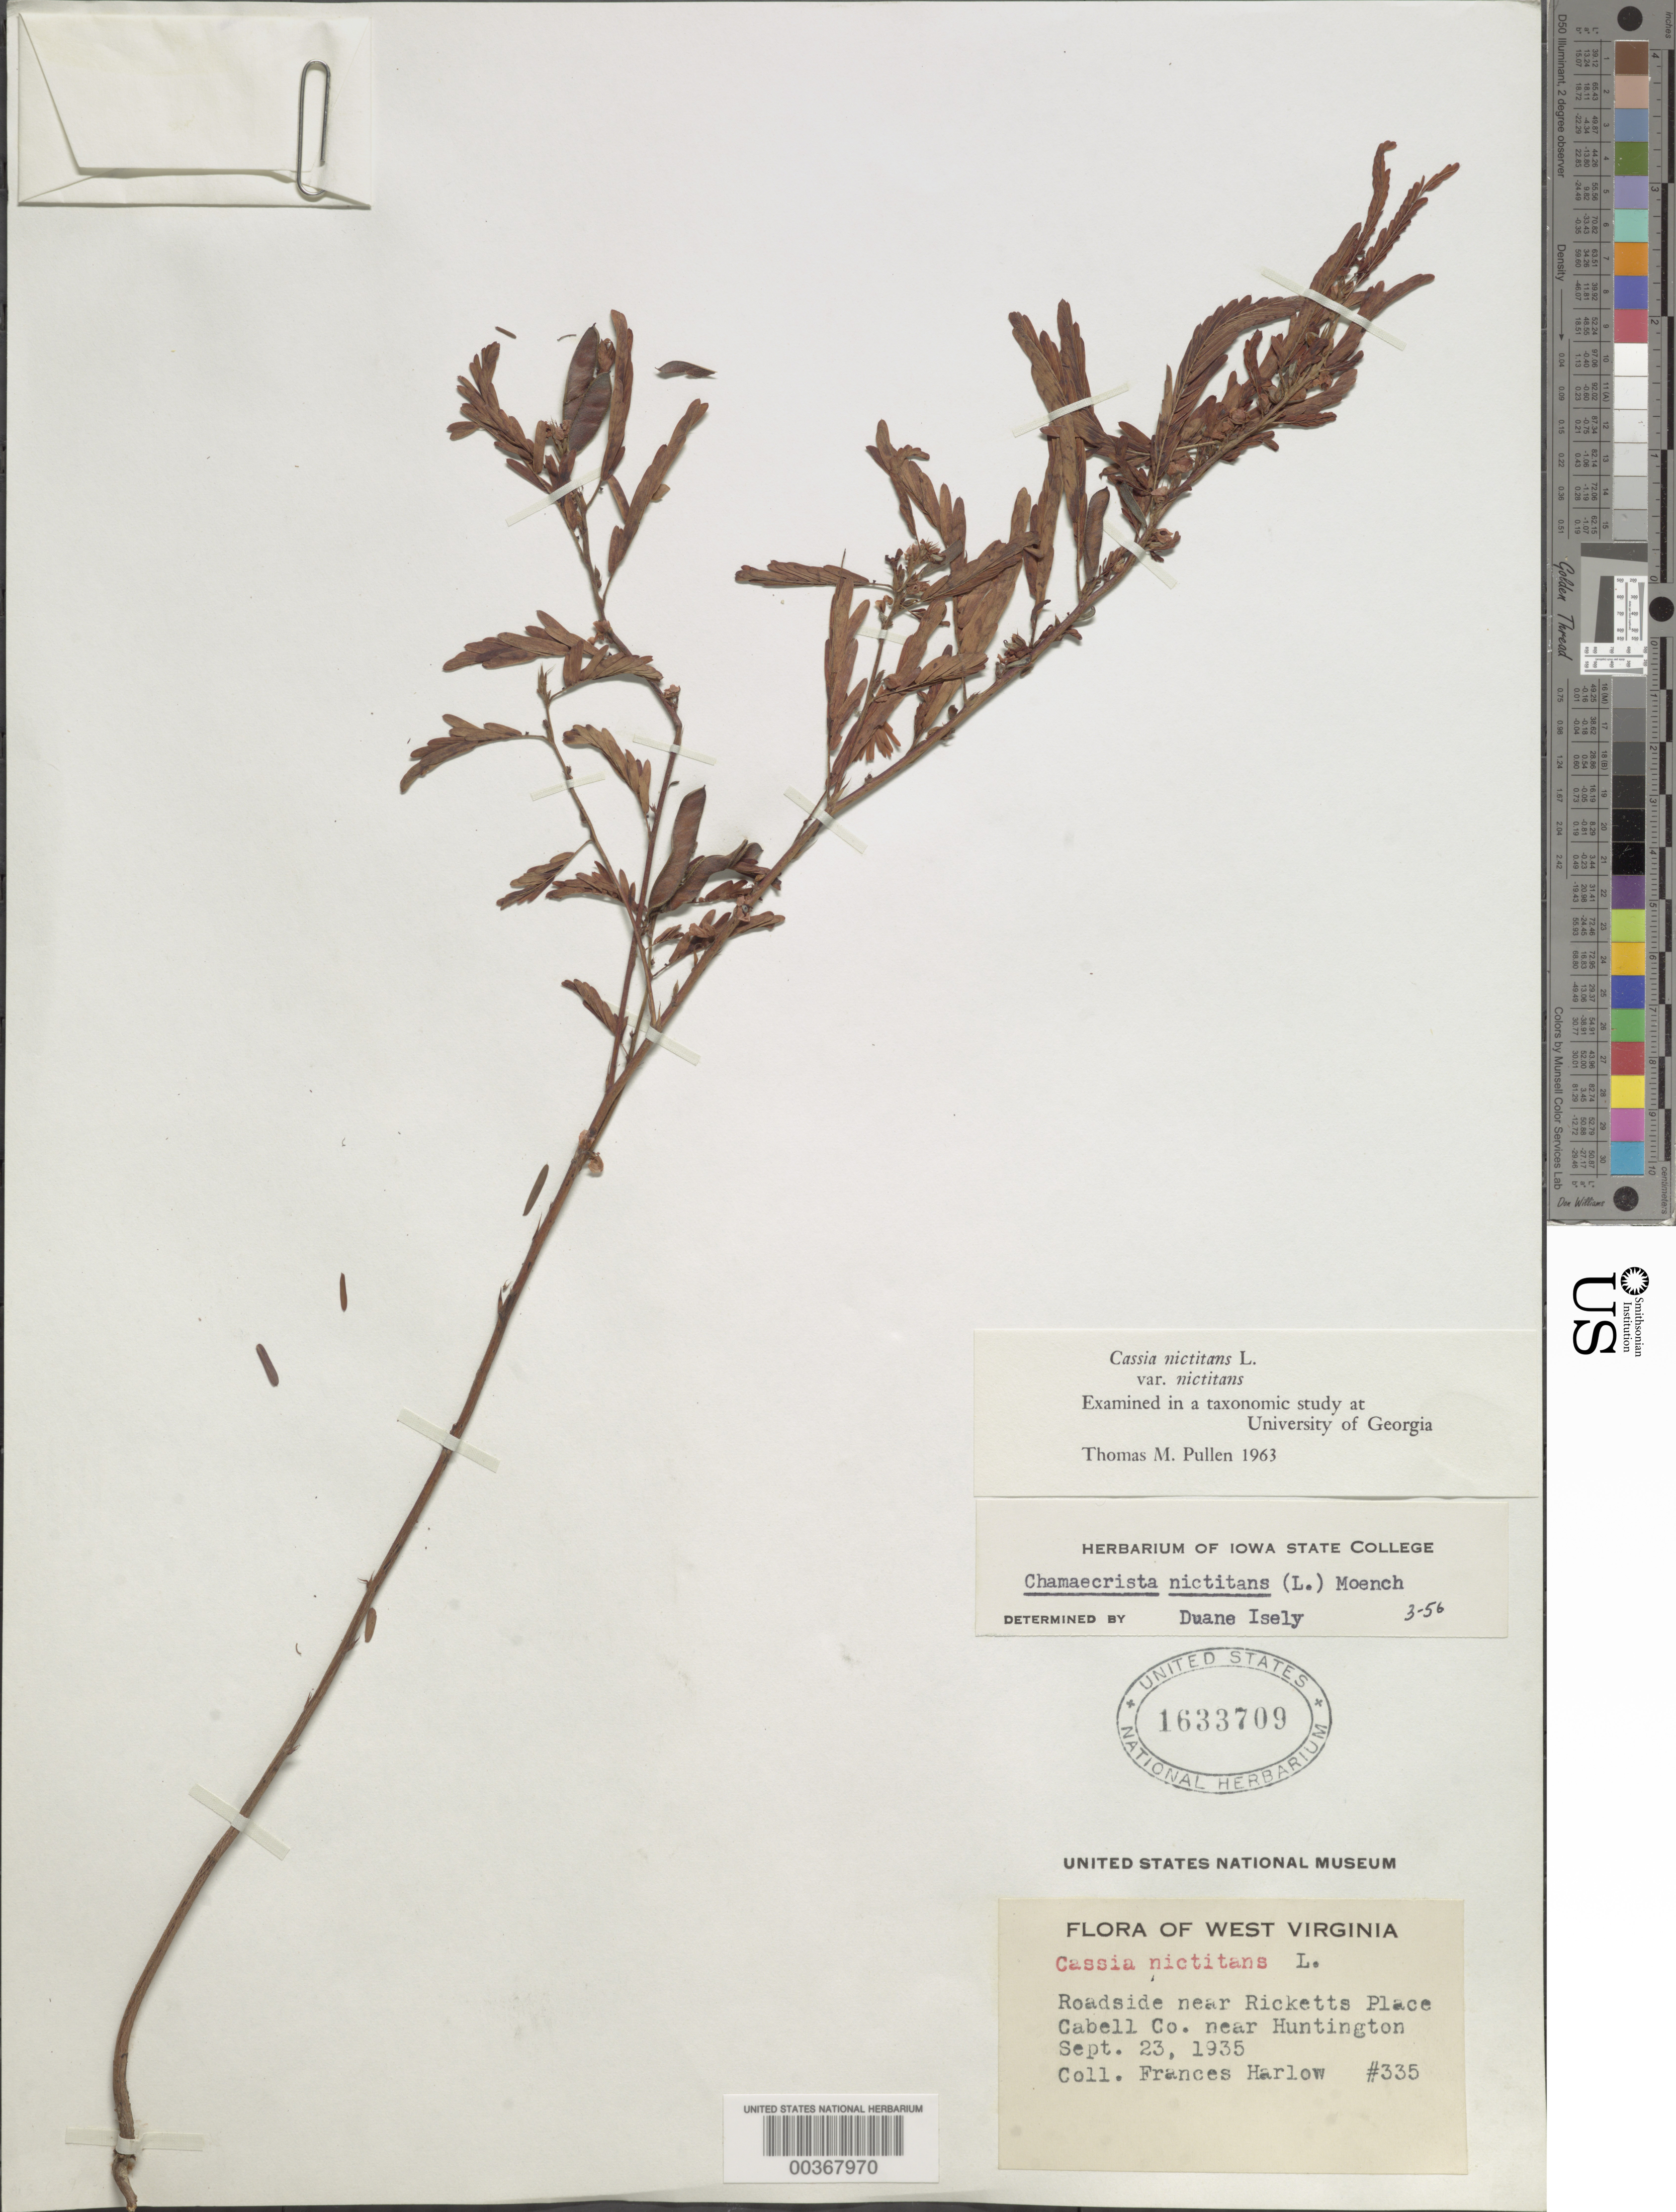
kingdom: Plantae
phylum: Tracheophyta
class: Magnoliopsida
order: Fabales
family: Fabaceae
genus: Chamaecrista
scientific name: Chamaecrista nictitans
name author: (L.) Moench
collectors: F. Harlow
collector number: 335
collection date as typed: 23 Sep 1935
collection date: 1935-09-23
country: United States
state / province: West Virginia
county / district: Cabell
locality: Near ricketts place near huntingoan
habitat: Roadside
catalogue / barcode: US 1633709